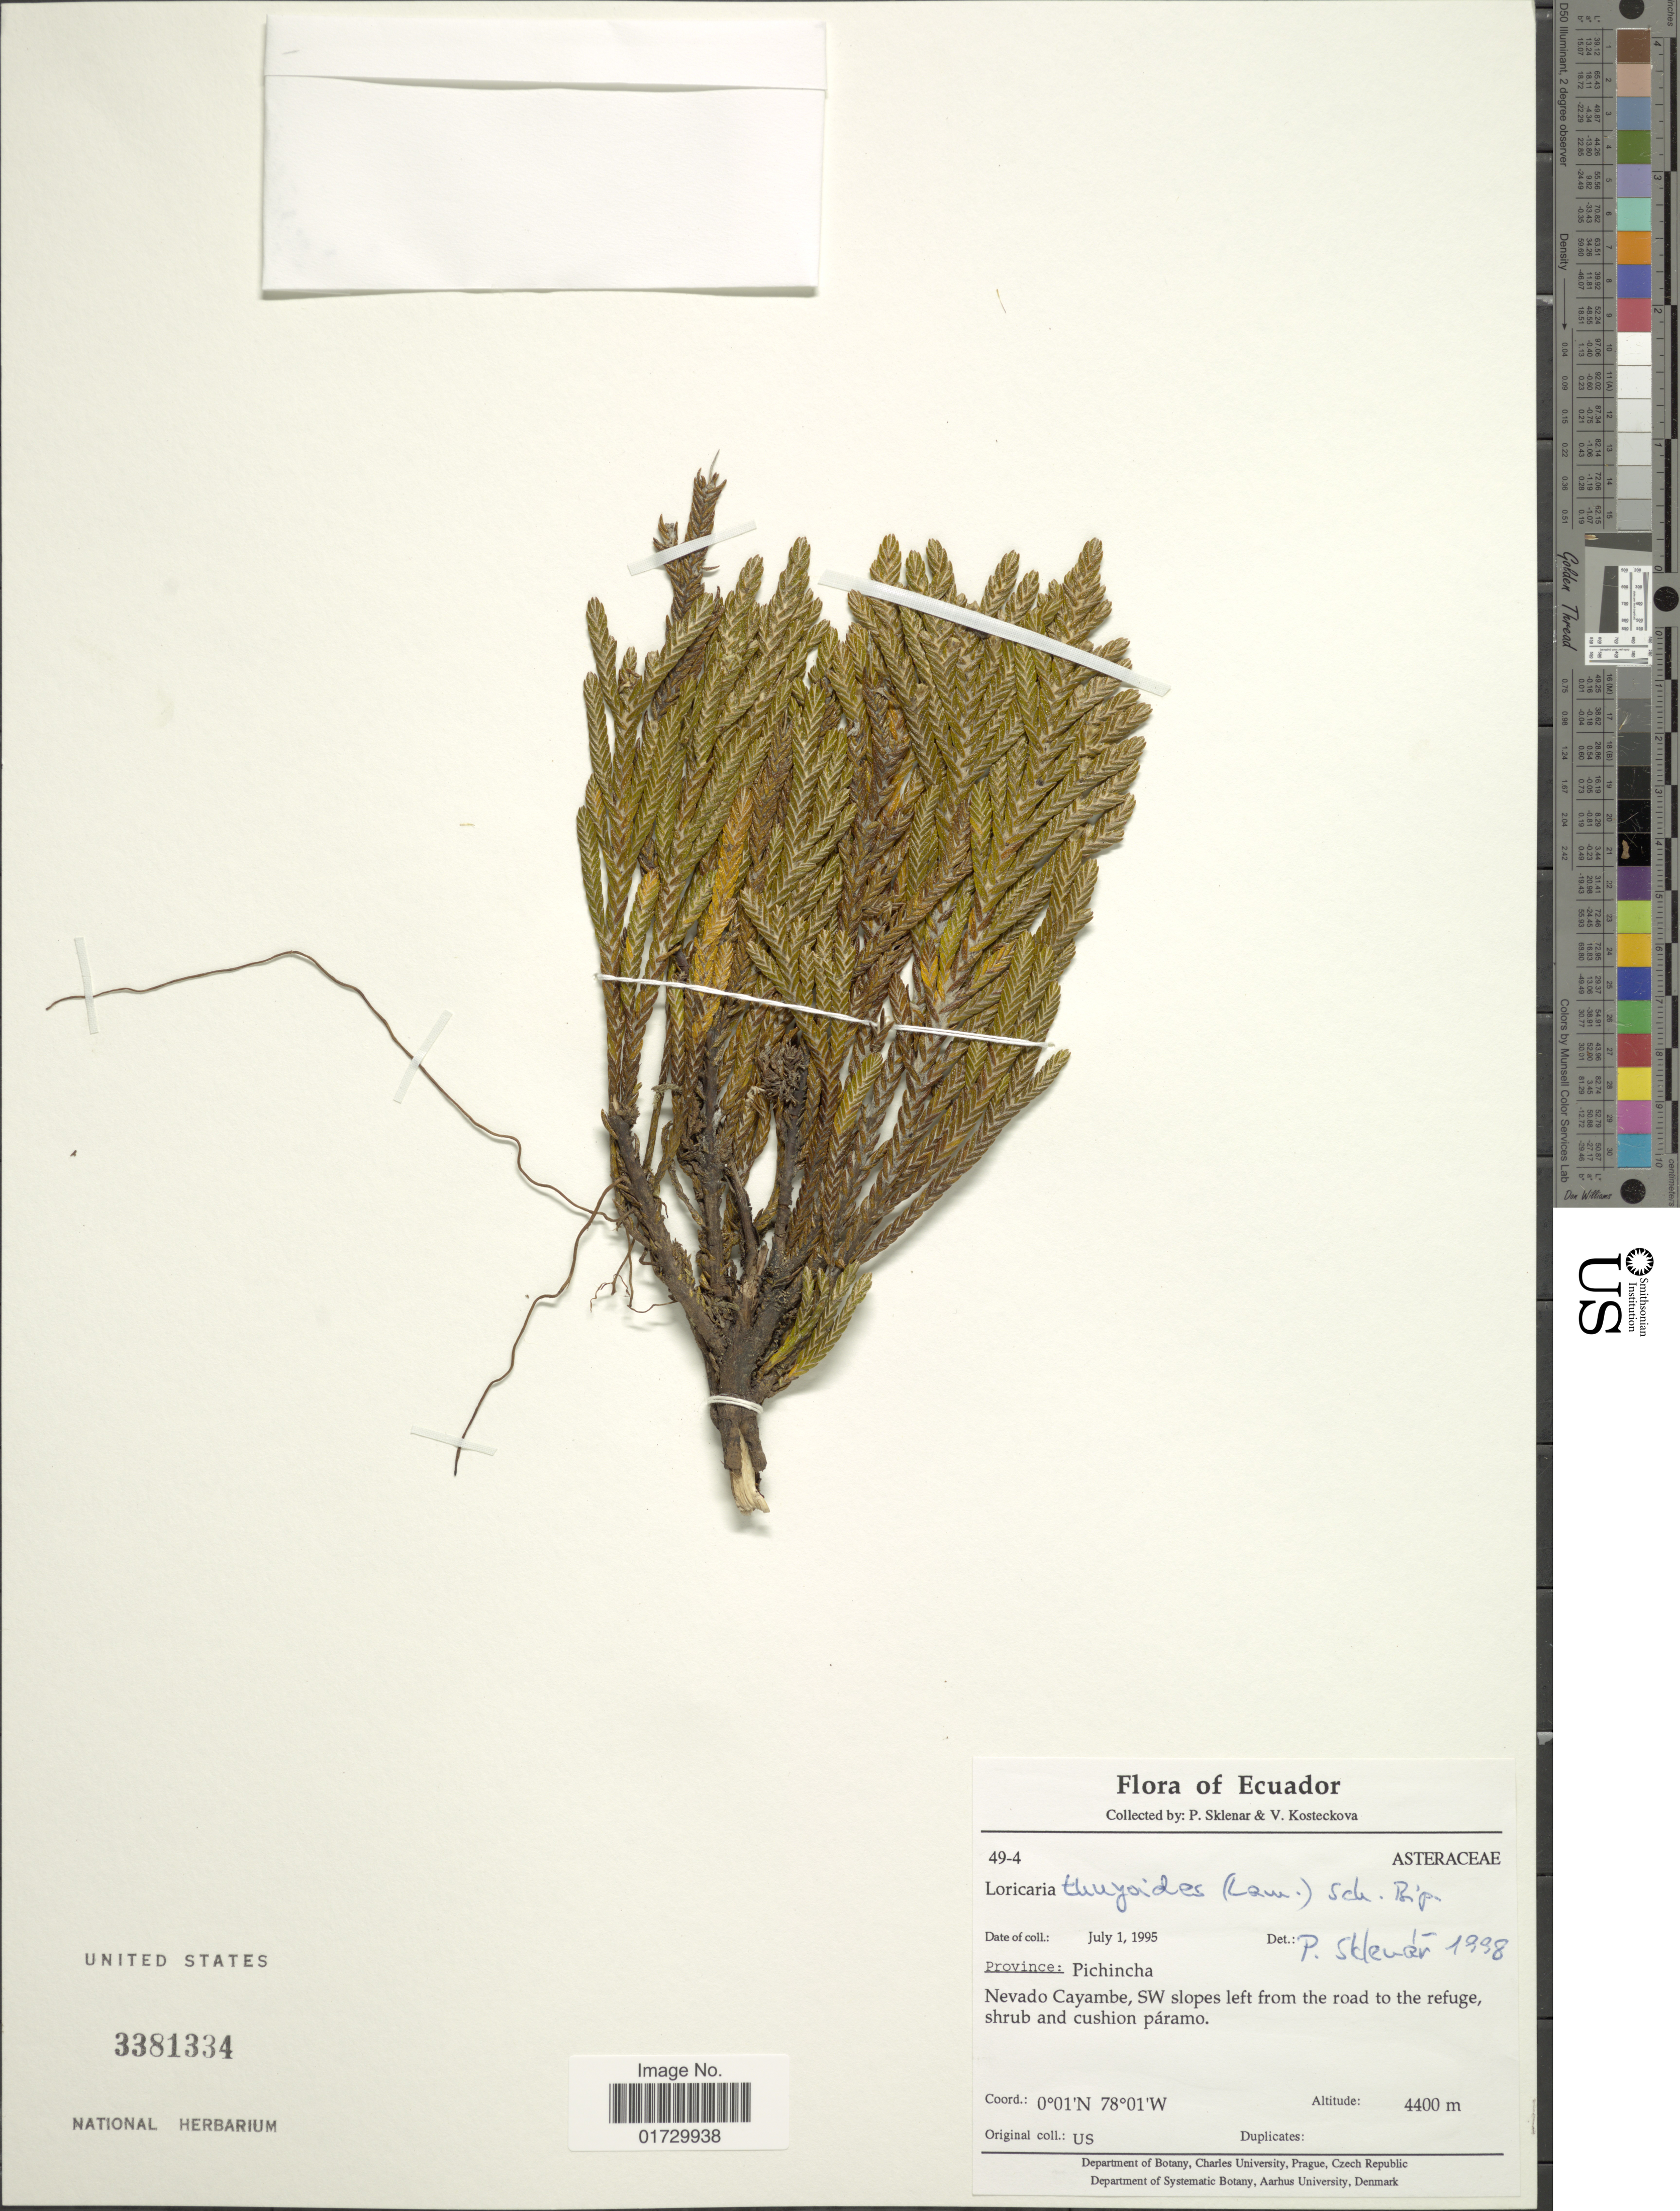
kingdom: Plantae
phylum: Tracheophyta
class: Magnoliopsida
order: Asterales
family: Asteraceae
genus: Loricaria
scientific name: Loricaria thuyoides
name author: (Lam.) Sch. Bip.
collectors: P. Sklenár & V. Kosteckova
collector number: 49-4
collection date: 1995-07-01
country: Ecuador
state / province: Pichincha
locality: Nevado Cayambe, SW slopes left from the road to the refuge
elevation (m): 4400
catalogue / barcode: US 3381334